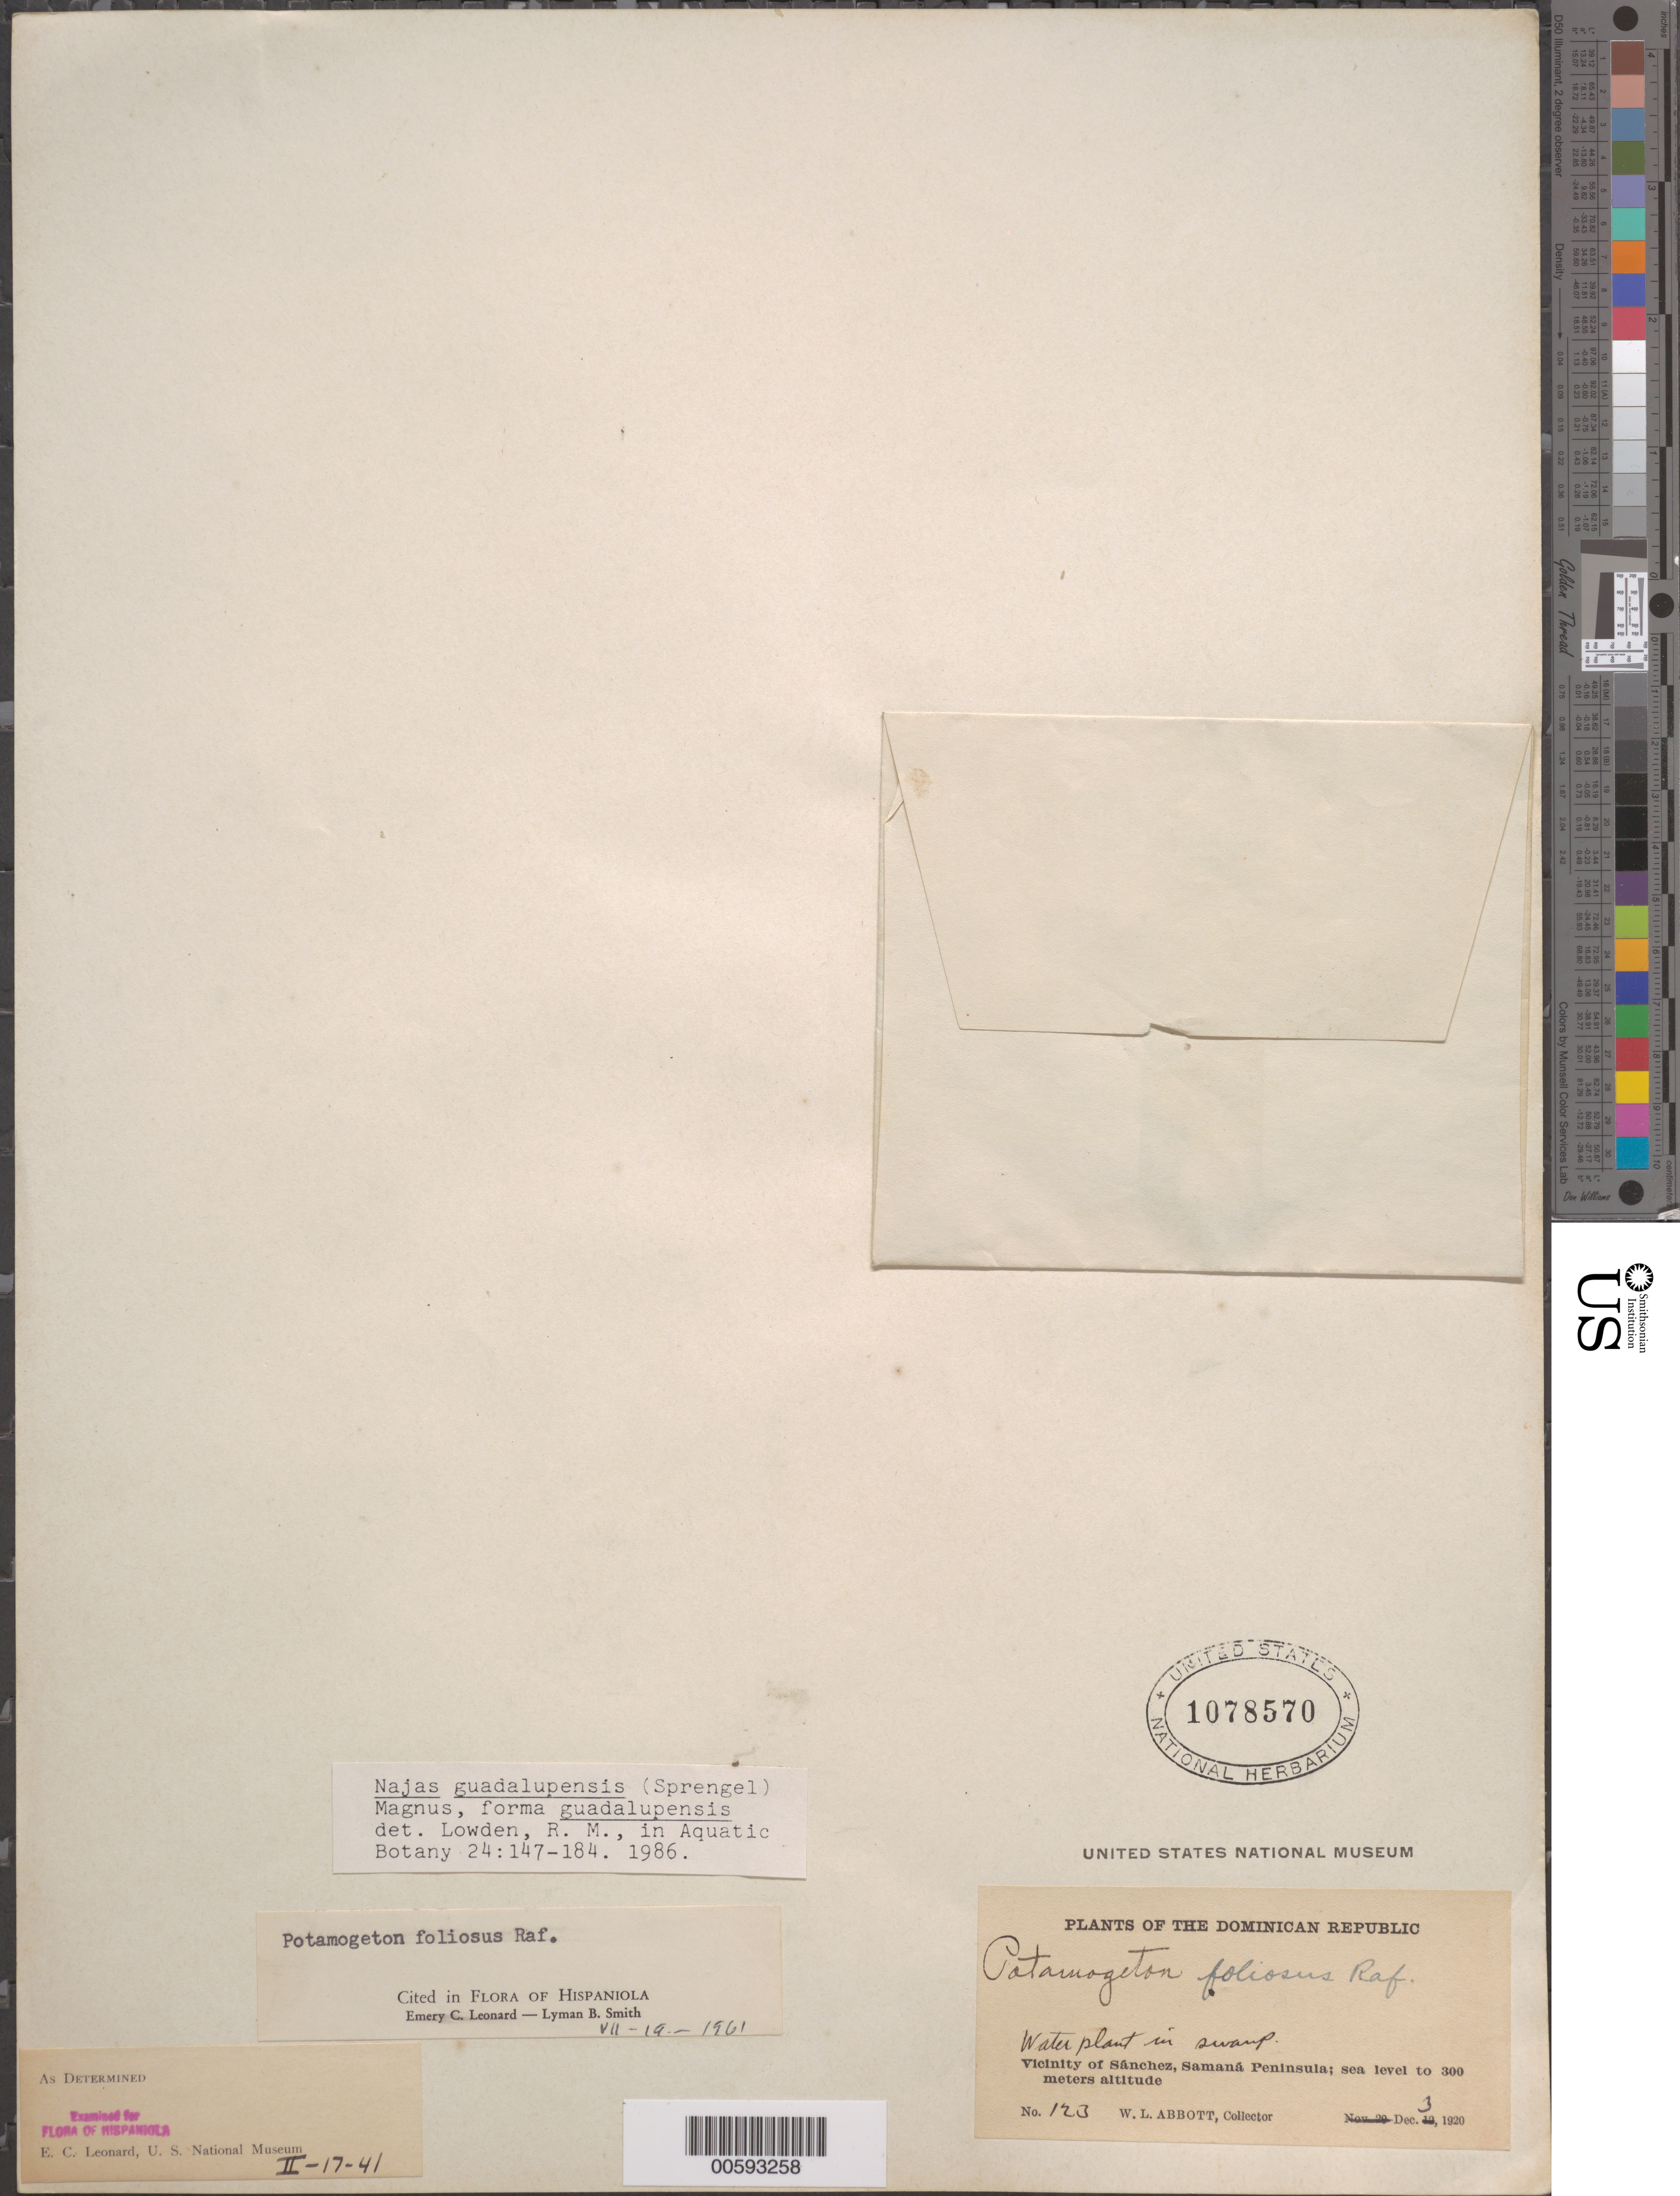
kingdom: Plantae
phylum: Tracheophyta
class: Liliopsida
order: Alismatales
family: Hydrocharitaceae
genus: Najas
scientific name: Najas guadalupensis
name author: (Spreng.) Magnus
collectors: W. L. Abbott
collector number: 123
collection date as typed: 03 Dec 1920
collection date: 1920-12-03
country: Dominican Republic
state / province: Samaná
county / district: Sánchez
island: Hispaniola Island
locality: [or Sánchez Ramírez Province?] [Samana Peninsula]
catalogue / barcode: US 1078570